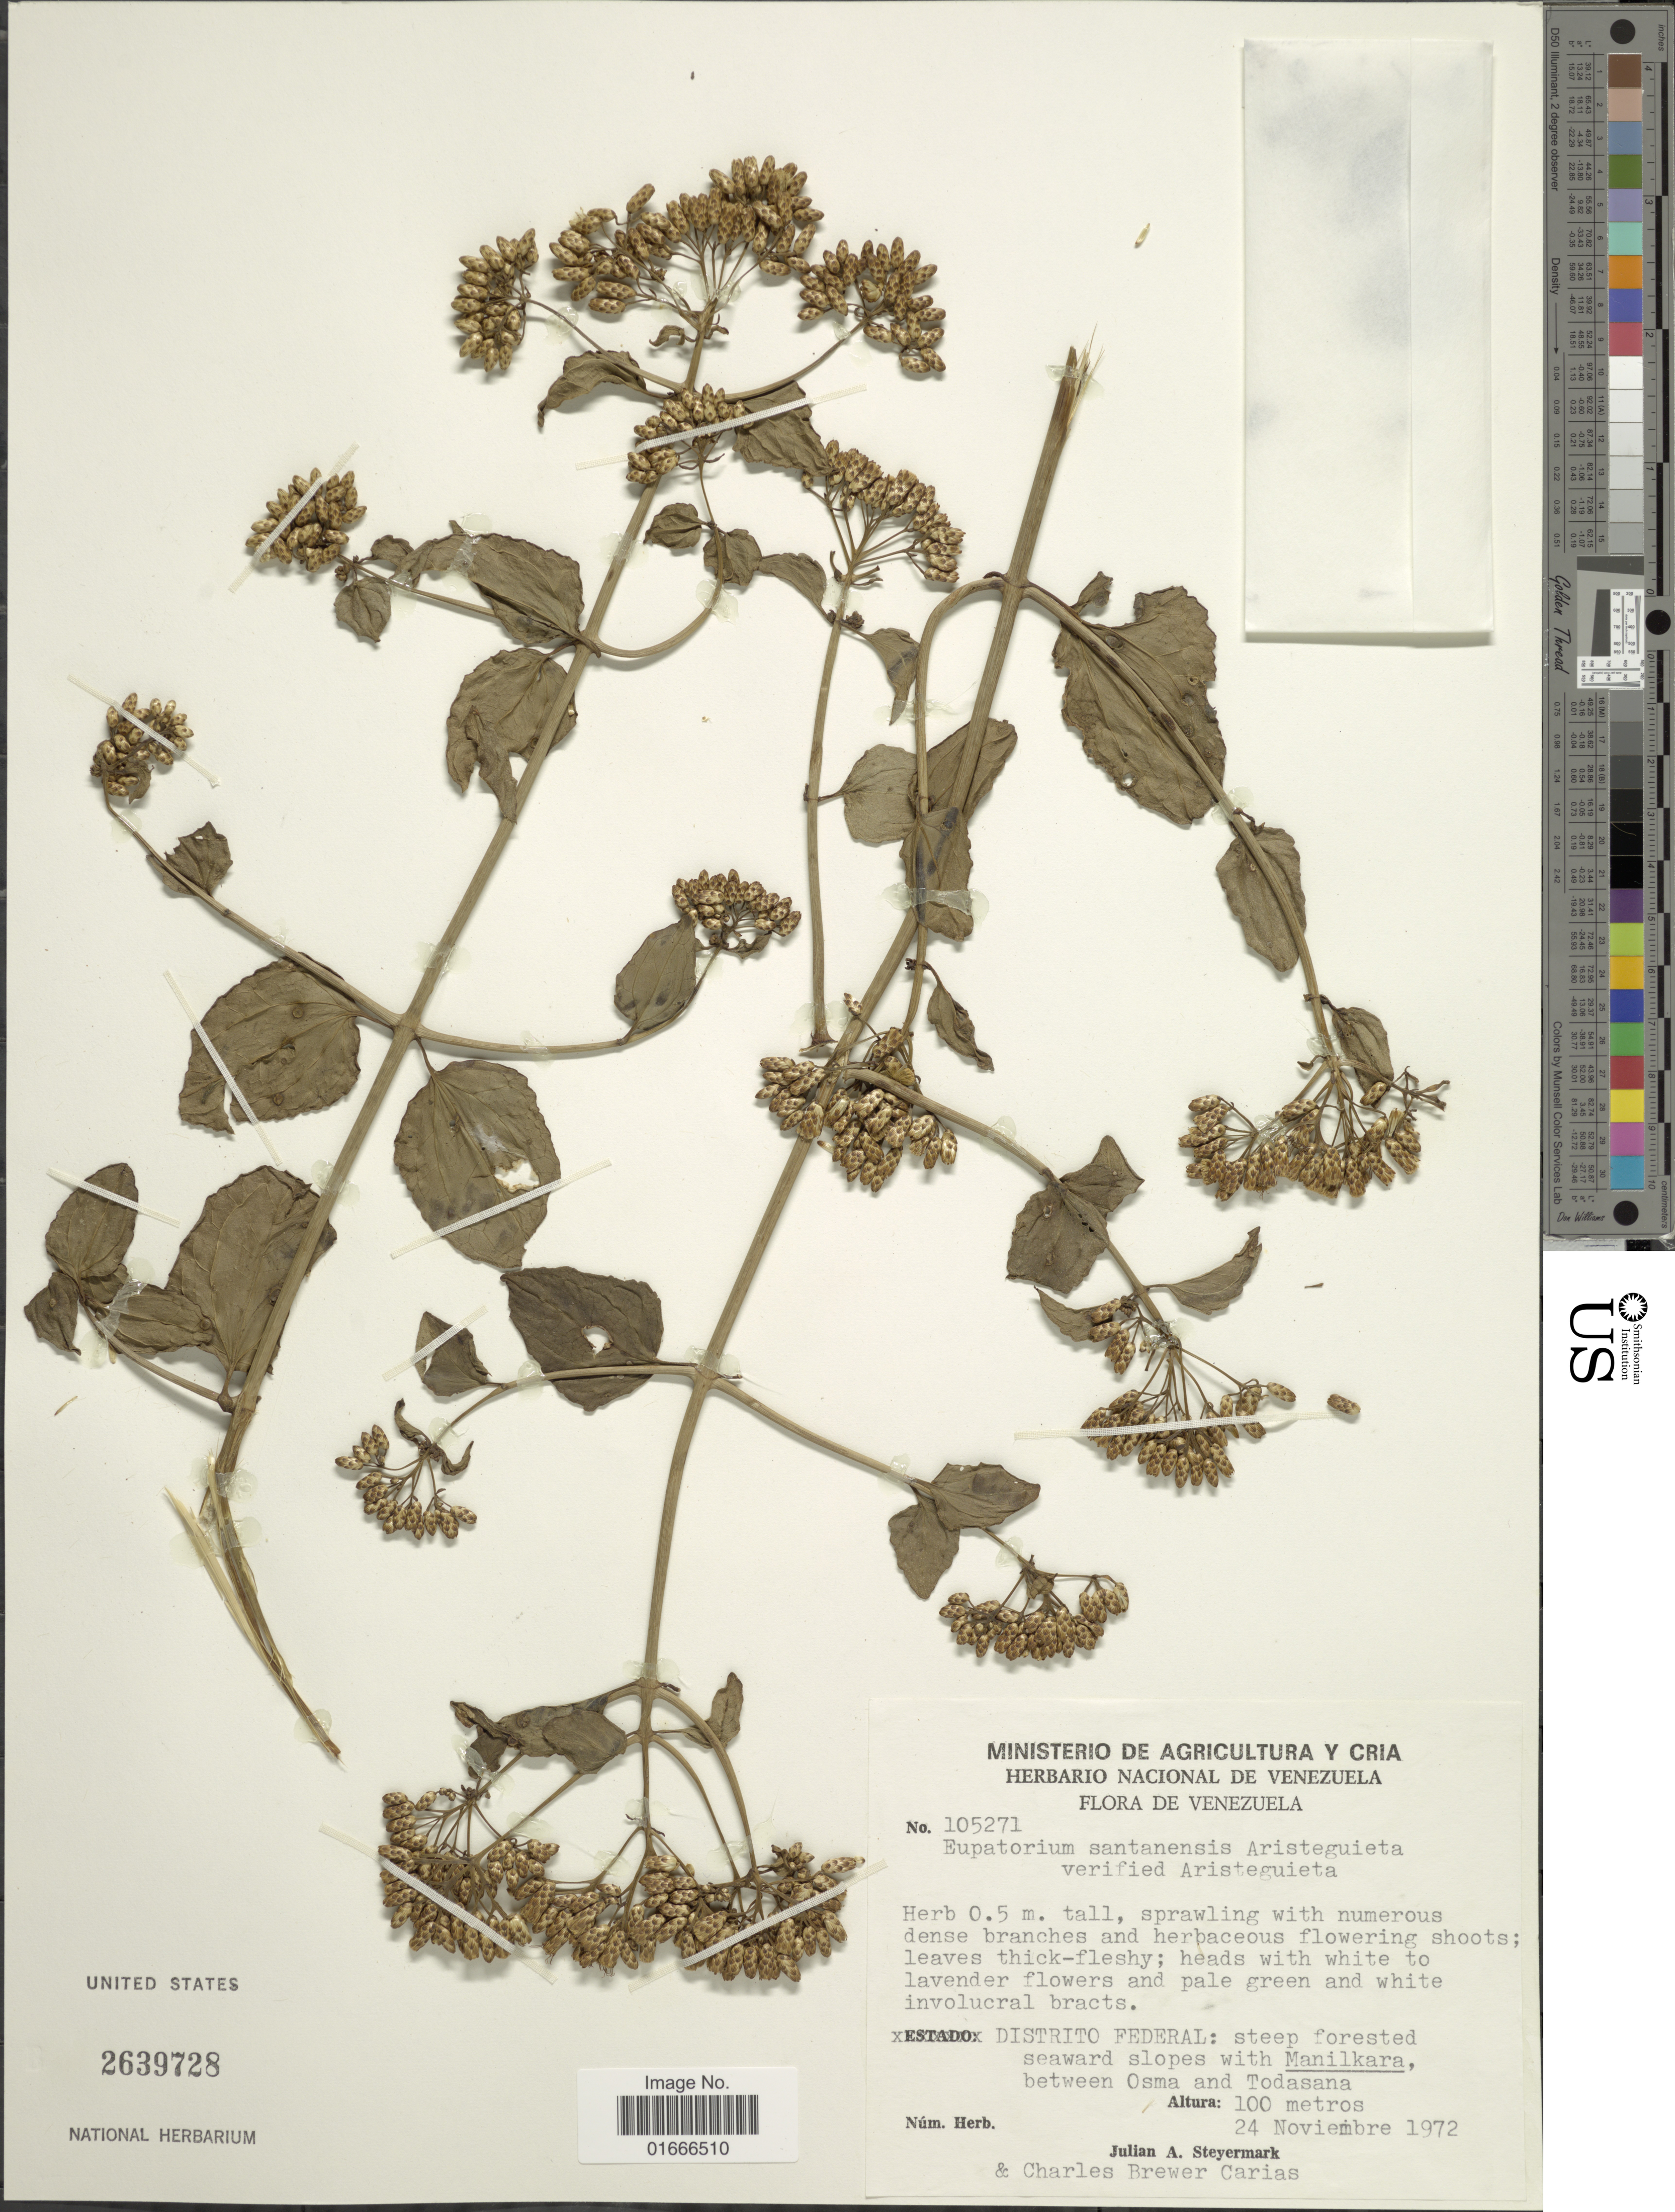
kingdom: Plantae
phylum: Tracheophyta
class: Magnoliopsida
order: Asterales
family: Asteraceae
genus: Chromolaena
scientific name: Chromolaena santanensis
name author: (Aristeg.) R.M. King & H. Rob.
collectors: J. Steyermark & C. Brewer-Carias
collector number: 105271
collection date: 1972-11-24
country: Venezuela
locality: Distrito Federal, between Osma and Todasana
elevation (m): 100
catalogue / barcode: US 2639728